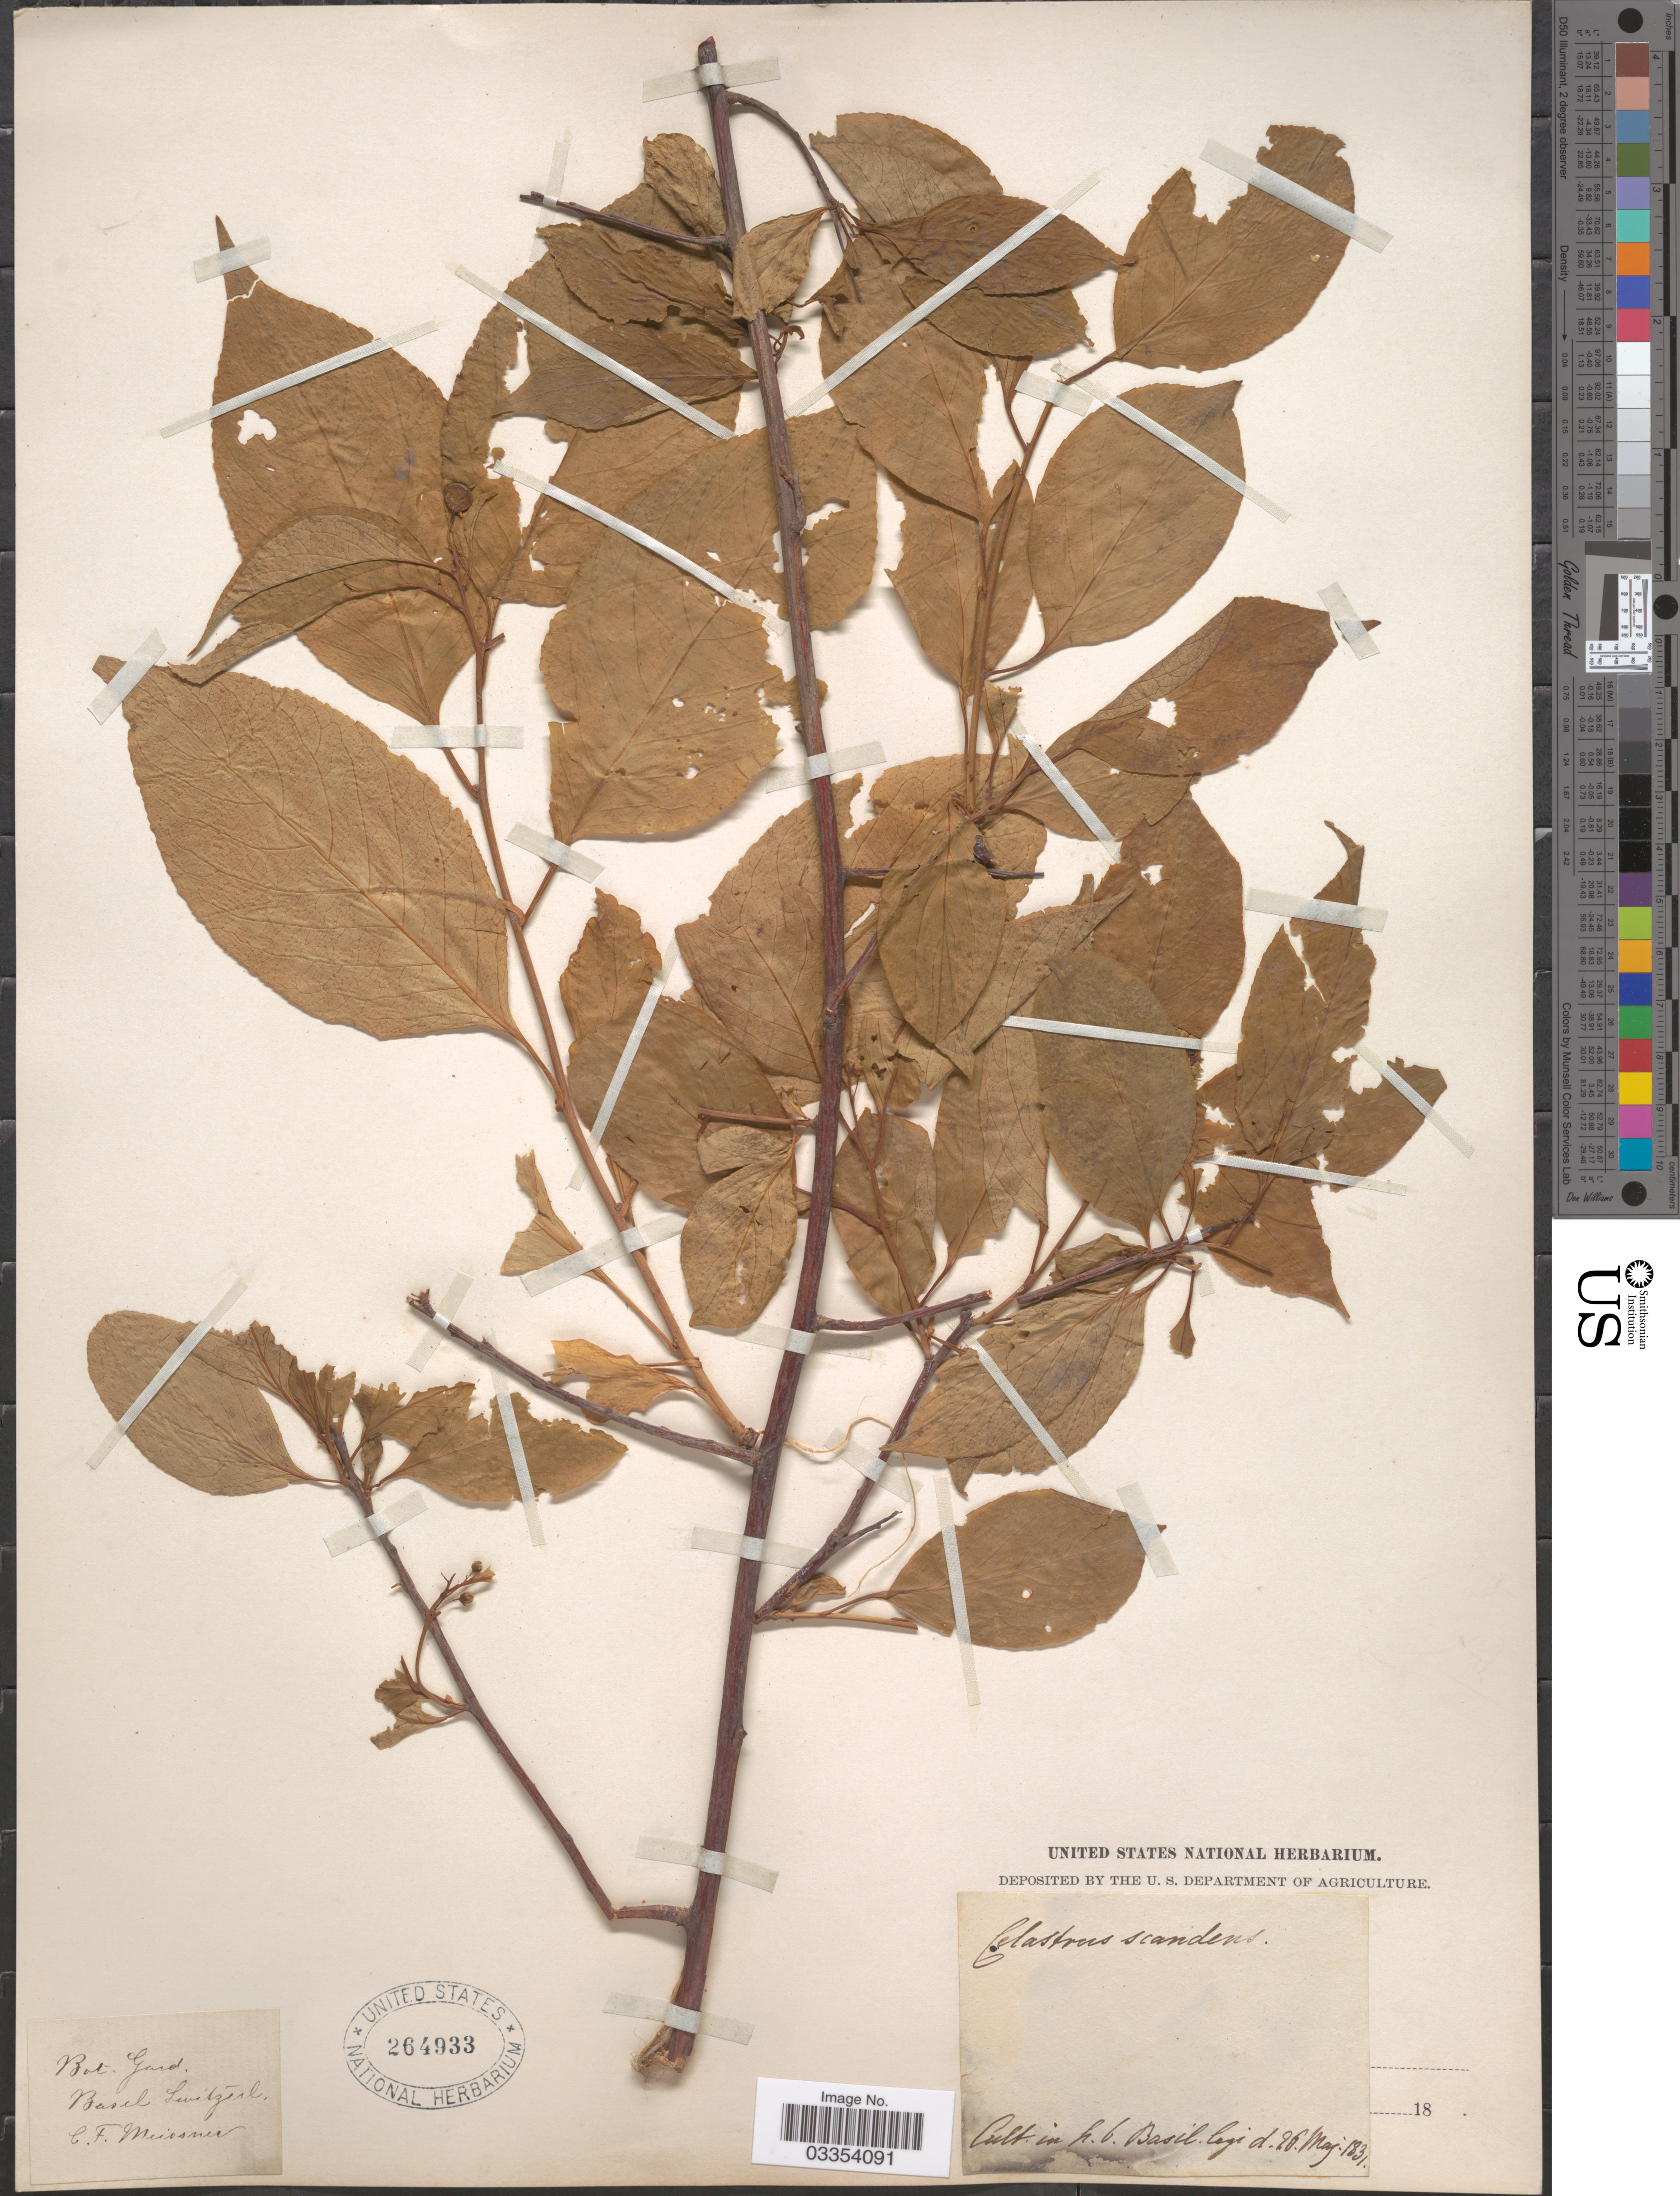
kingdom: Plantae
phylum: Tracheophyta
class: Magnoliopsida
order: Celastrales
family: Celastraceae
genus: Celastrus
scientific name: Celastrus scandens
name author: L.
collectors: C. F. W. Meissner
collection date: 1831-05-26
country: Switzerland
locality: Basel. h. b. Basil.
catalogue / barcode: US 264933